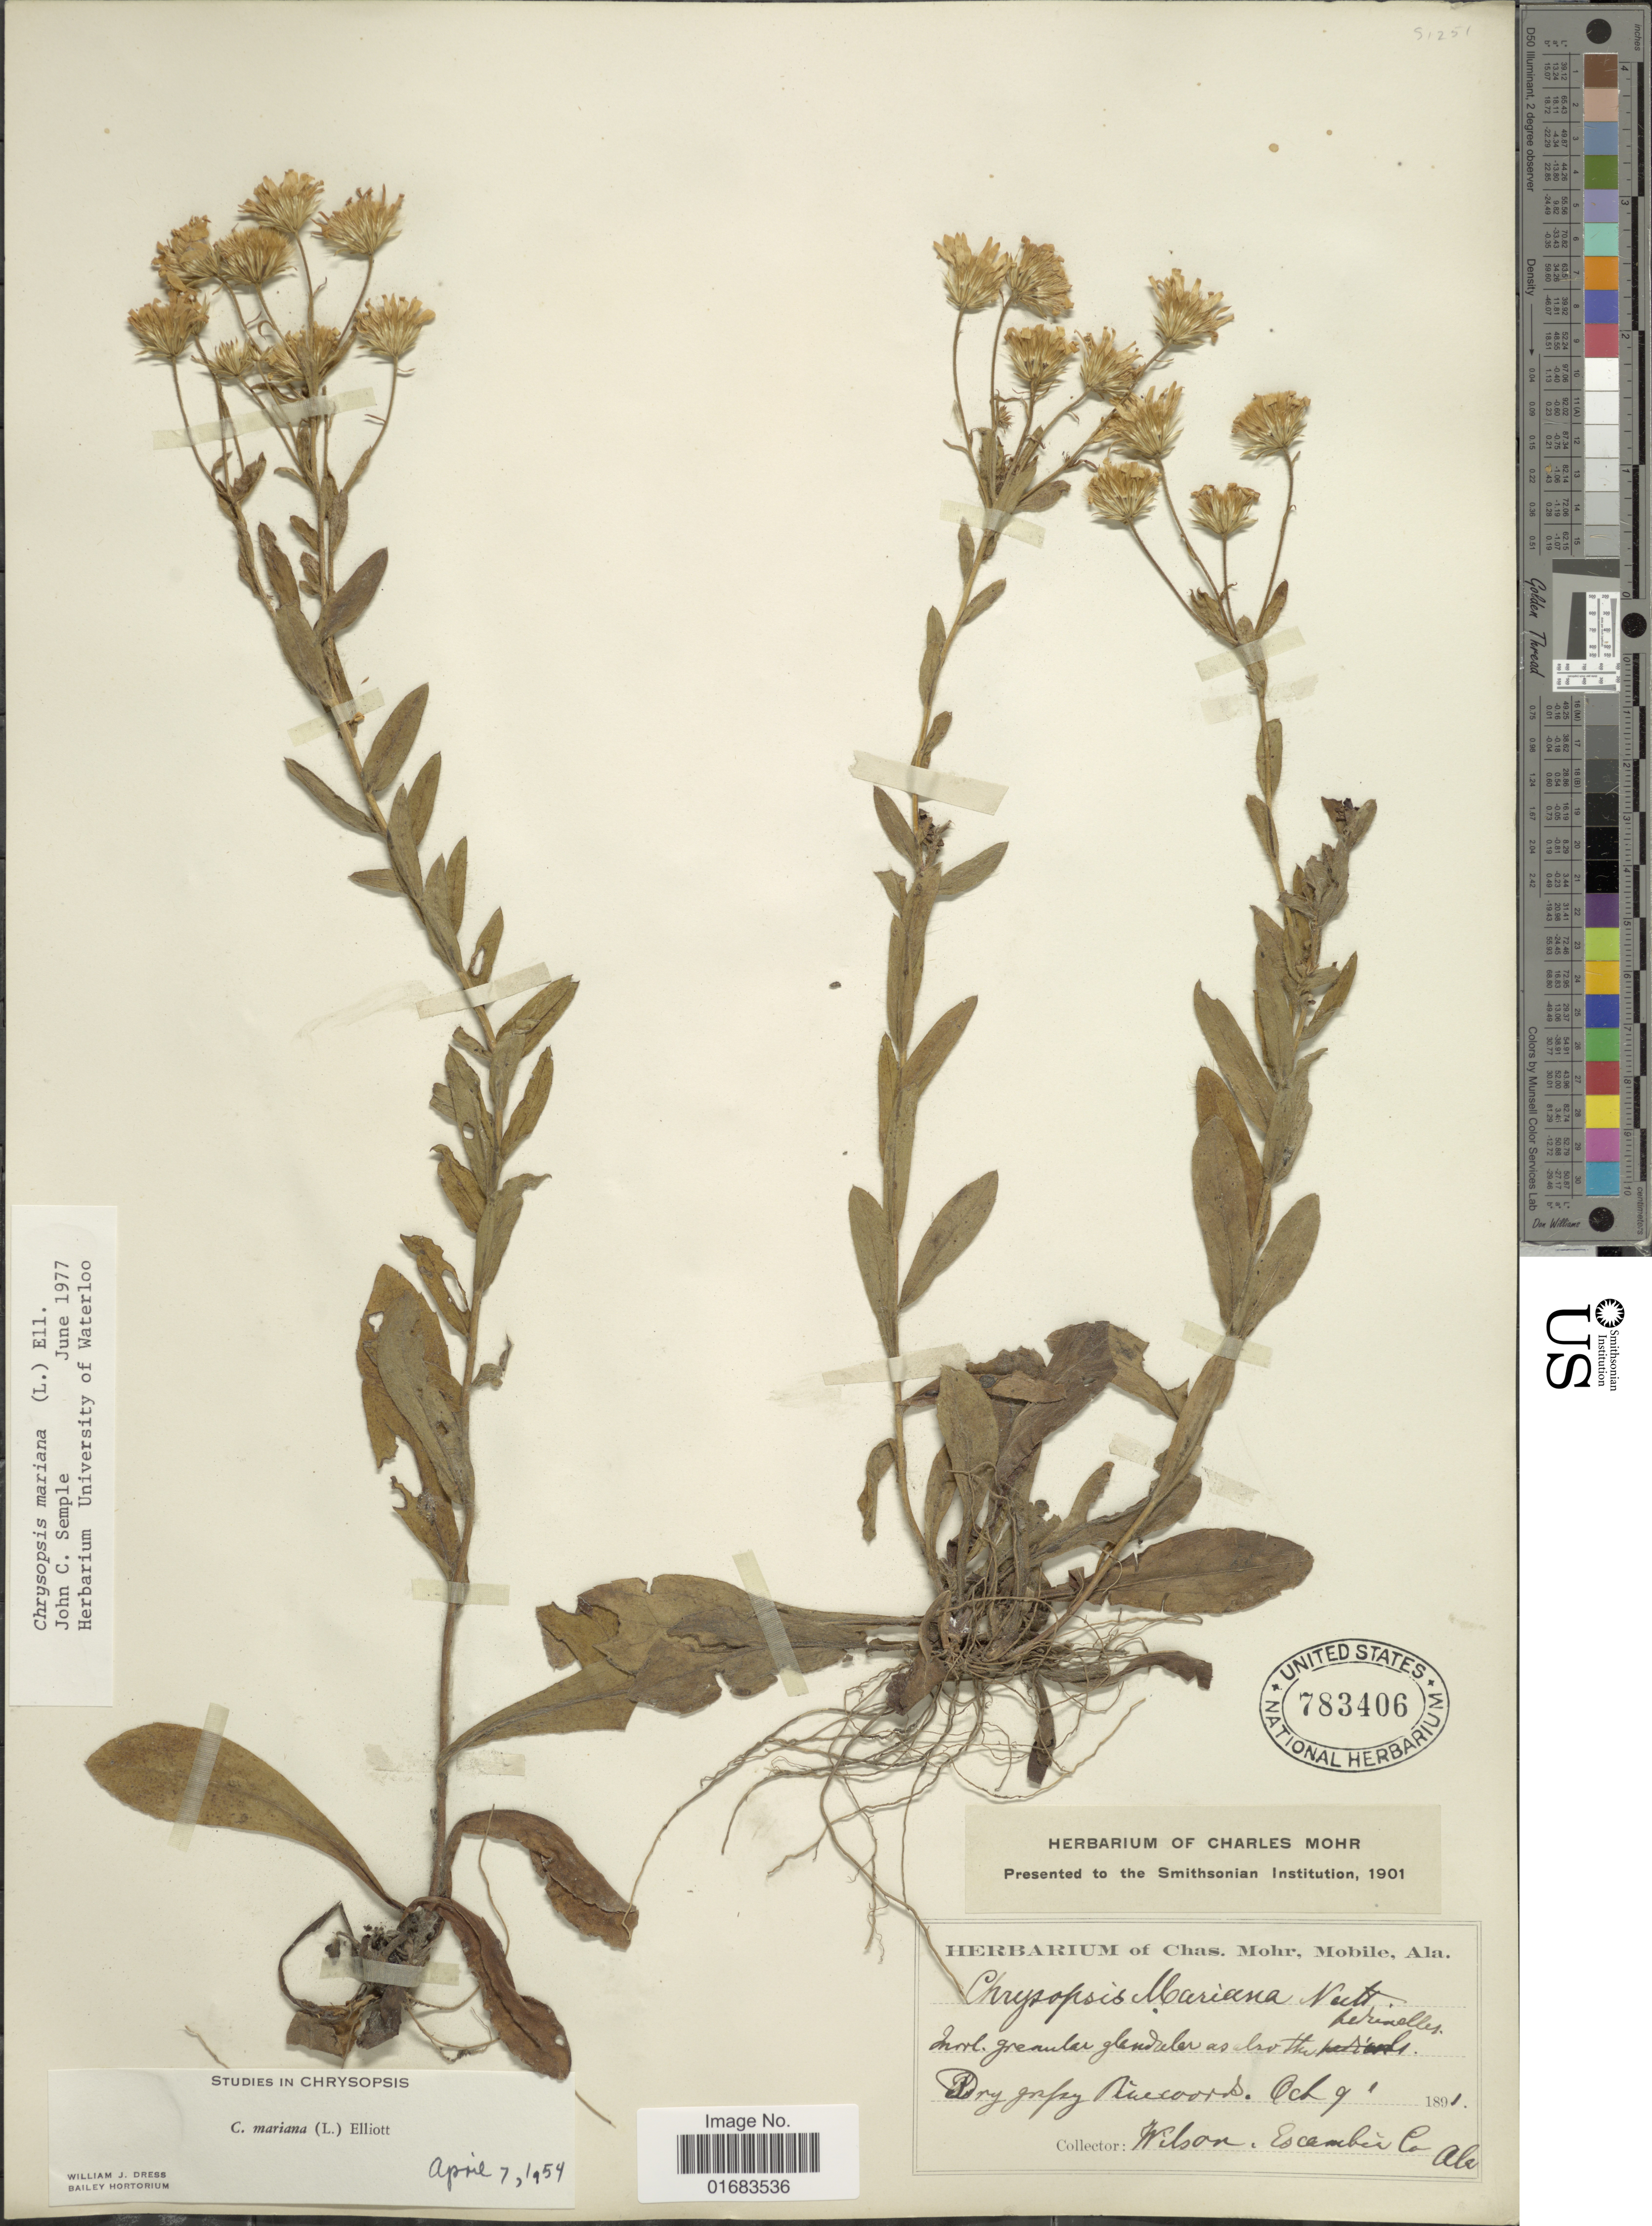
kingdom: Plantae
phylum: Tracheophyta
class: Magnoliopsida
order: Asterales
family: Asteraceae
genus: Chrysopsis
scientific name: Chrysopsis mariana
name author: (L.) Elliott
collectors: -- Wilson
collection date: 1891-10-09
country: United States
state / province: Alabama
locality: Dry grassy Pineewoods. Escambea Co.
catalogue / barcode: US 783406